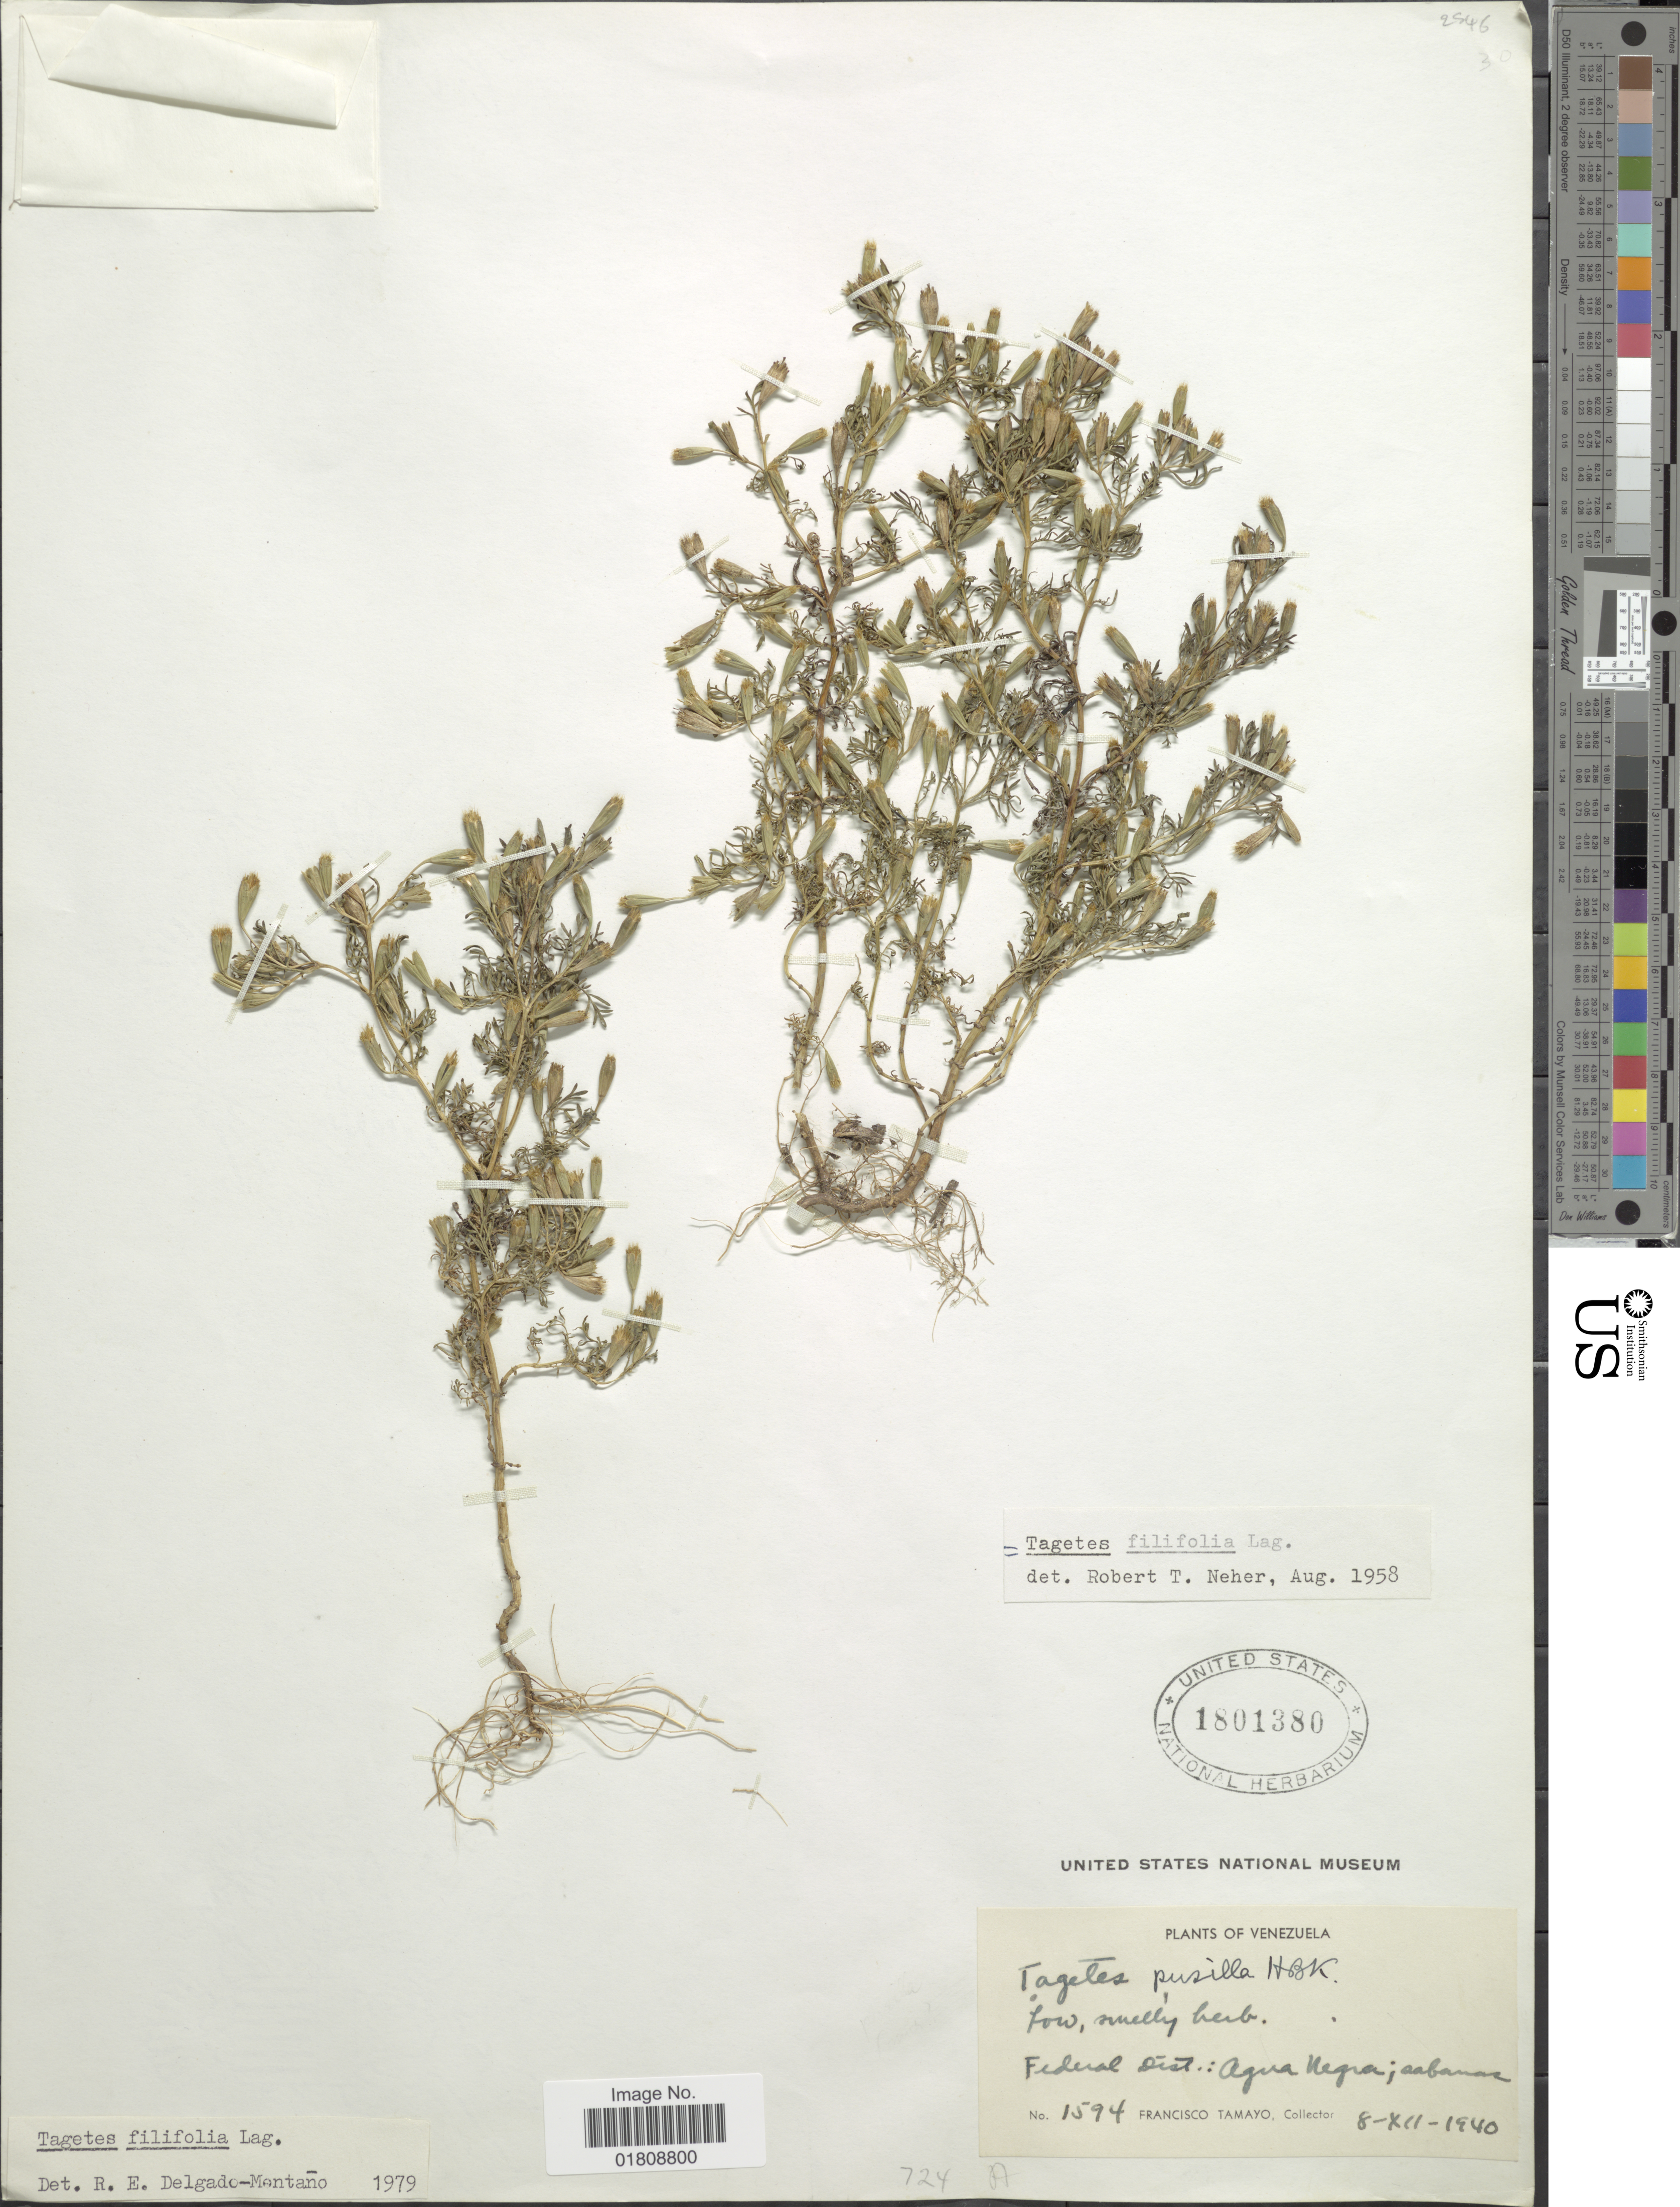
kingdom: Plantae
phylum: Tracheophyta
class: Magnoliopsida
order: Asterales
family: Asteraceae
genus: Tagetes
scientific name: Tagetes filifolia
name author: Lag.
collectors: F. Tamayo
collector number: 1594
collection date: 1940-12-08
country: Venezuela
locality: Federal Dist., agua Negra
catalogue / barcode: US 1801380